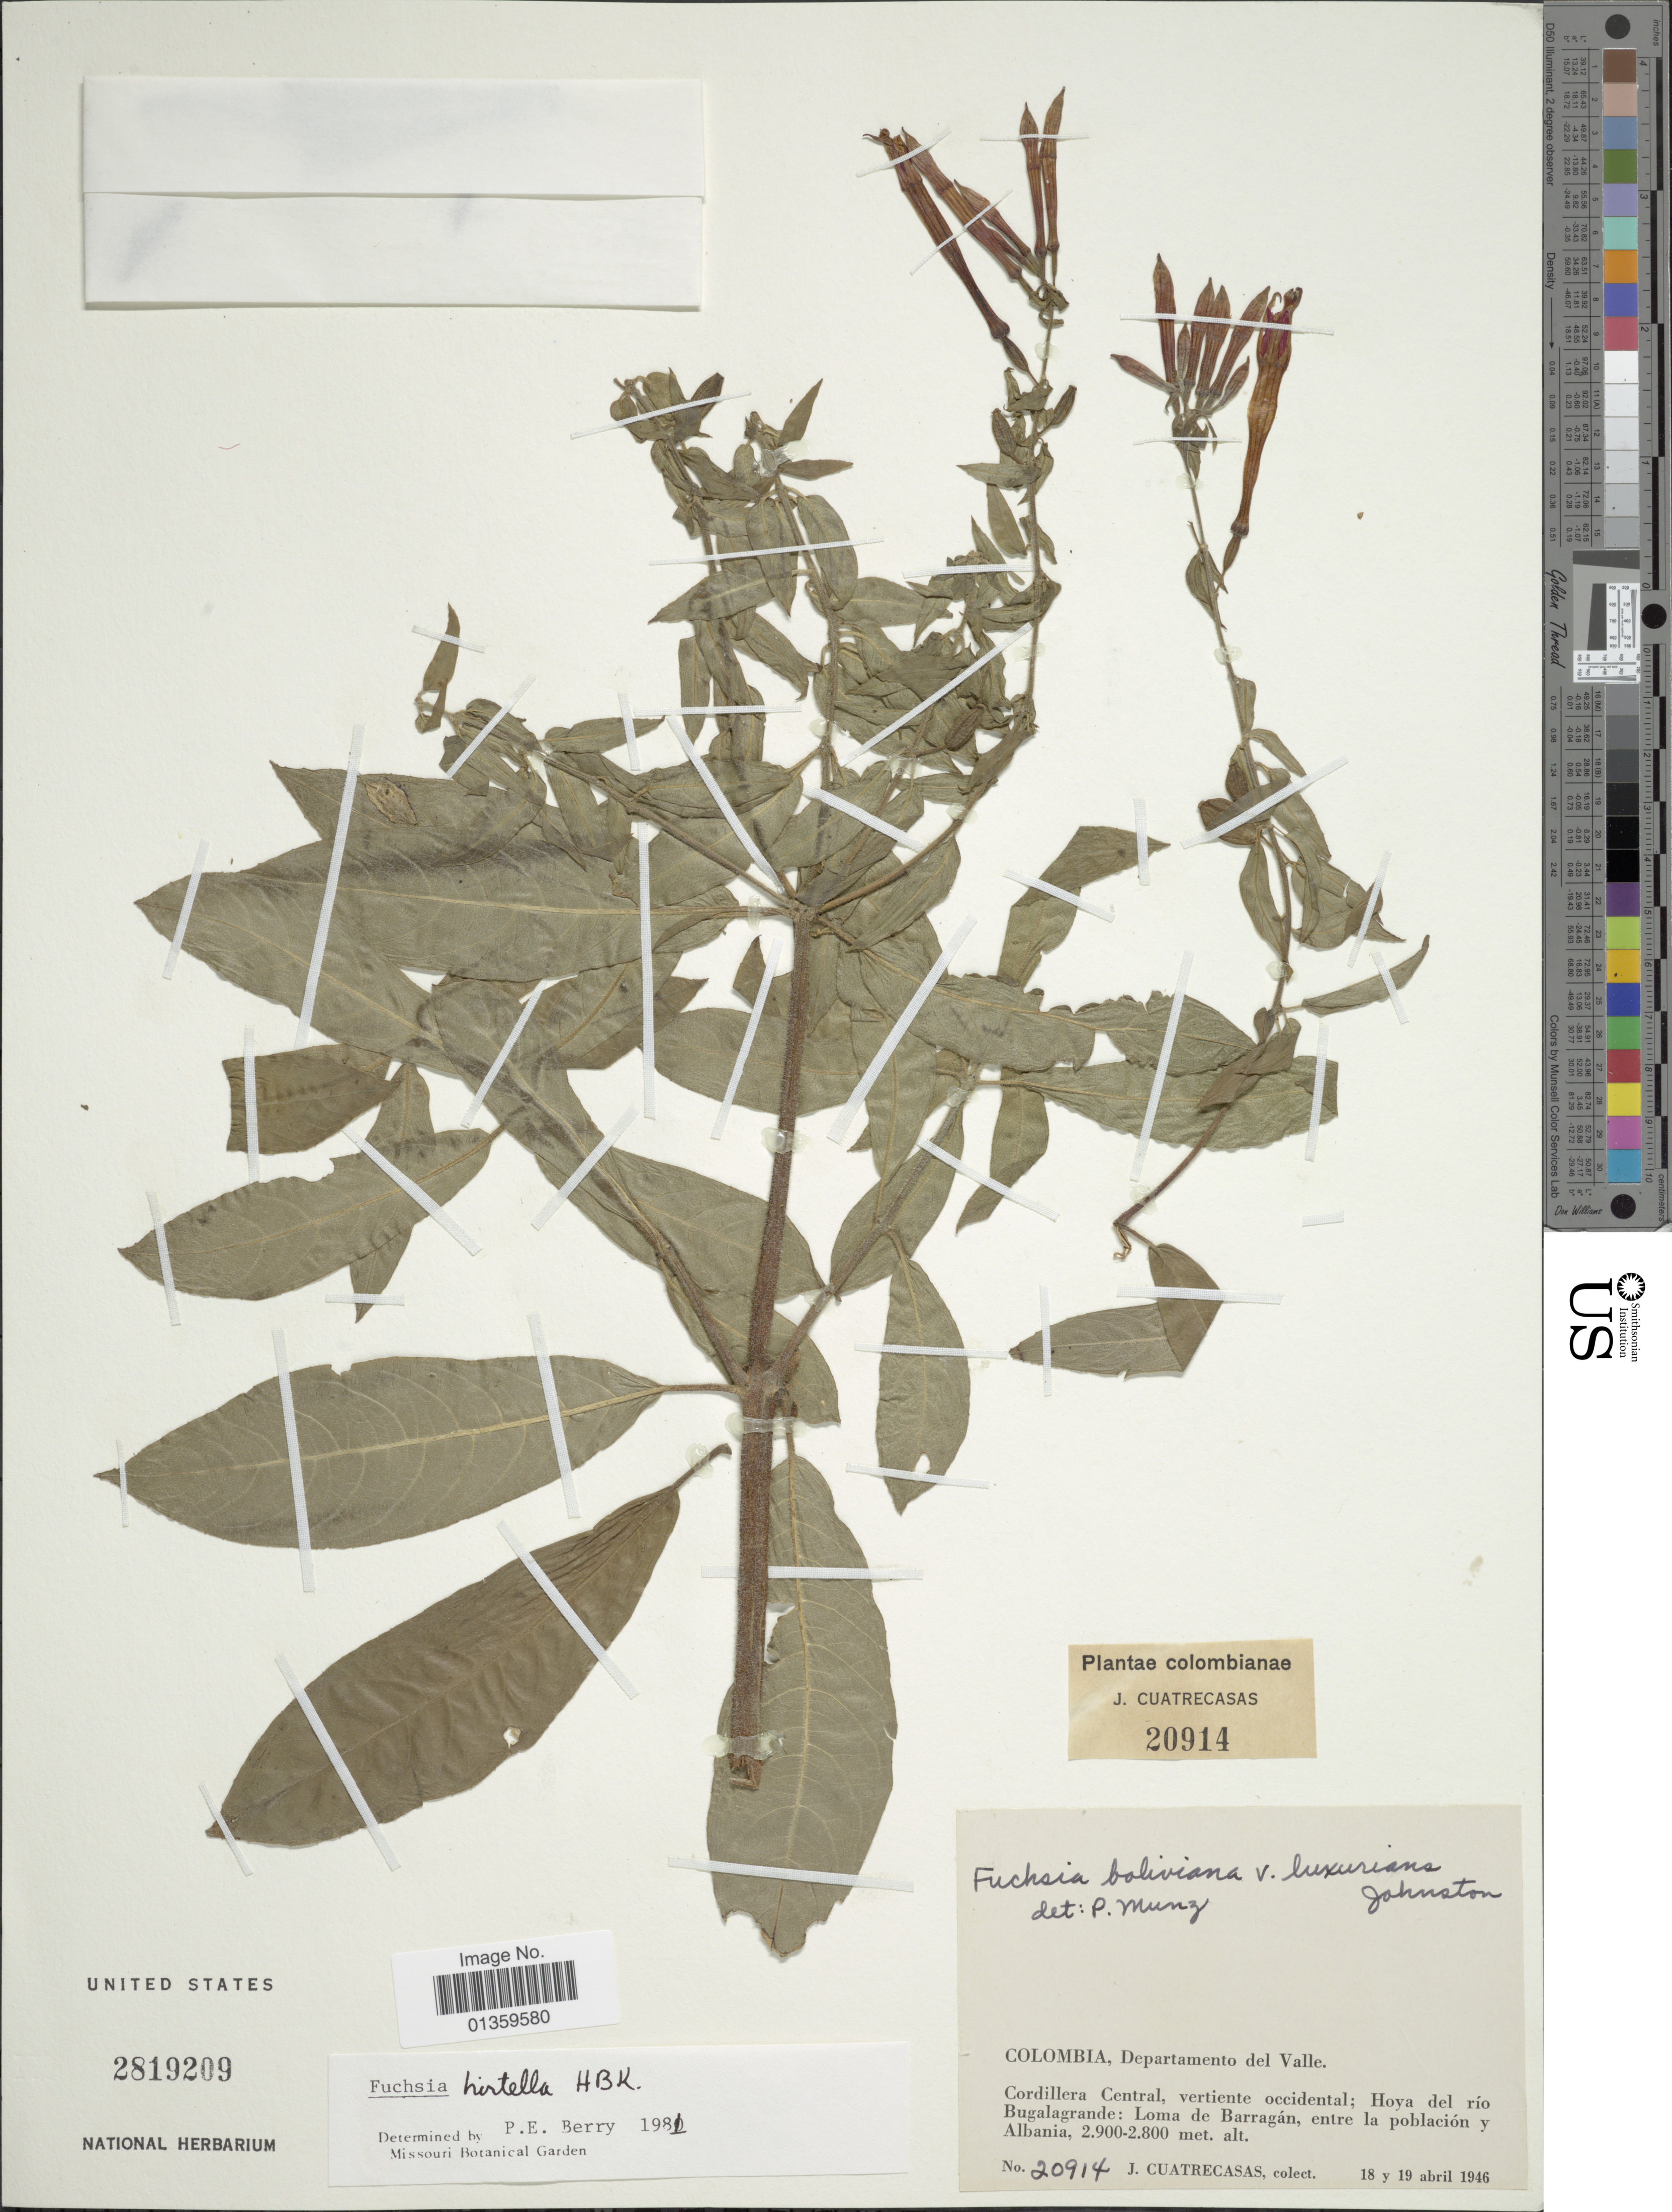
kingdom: Plantae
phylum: Tracheophyta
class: Magnoliopsida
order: Myrtales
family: Onagraceae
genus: Fuchsia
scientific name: Fuchsia hirtella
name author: Kunth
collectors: J. Cuatrecasas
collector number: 20914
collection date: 1946-04-18/1946-04-19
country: Colombia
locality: Departamento del Valle. Cordillera Central, vertiente occidental; Hoya del río Bugalagrande: Loma de Barragán, entre la población y Albania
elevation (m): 2800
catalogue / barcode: US 2819209